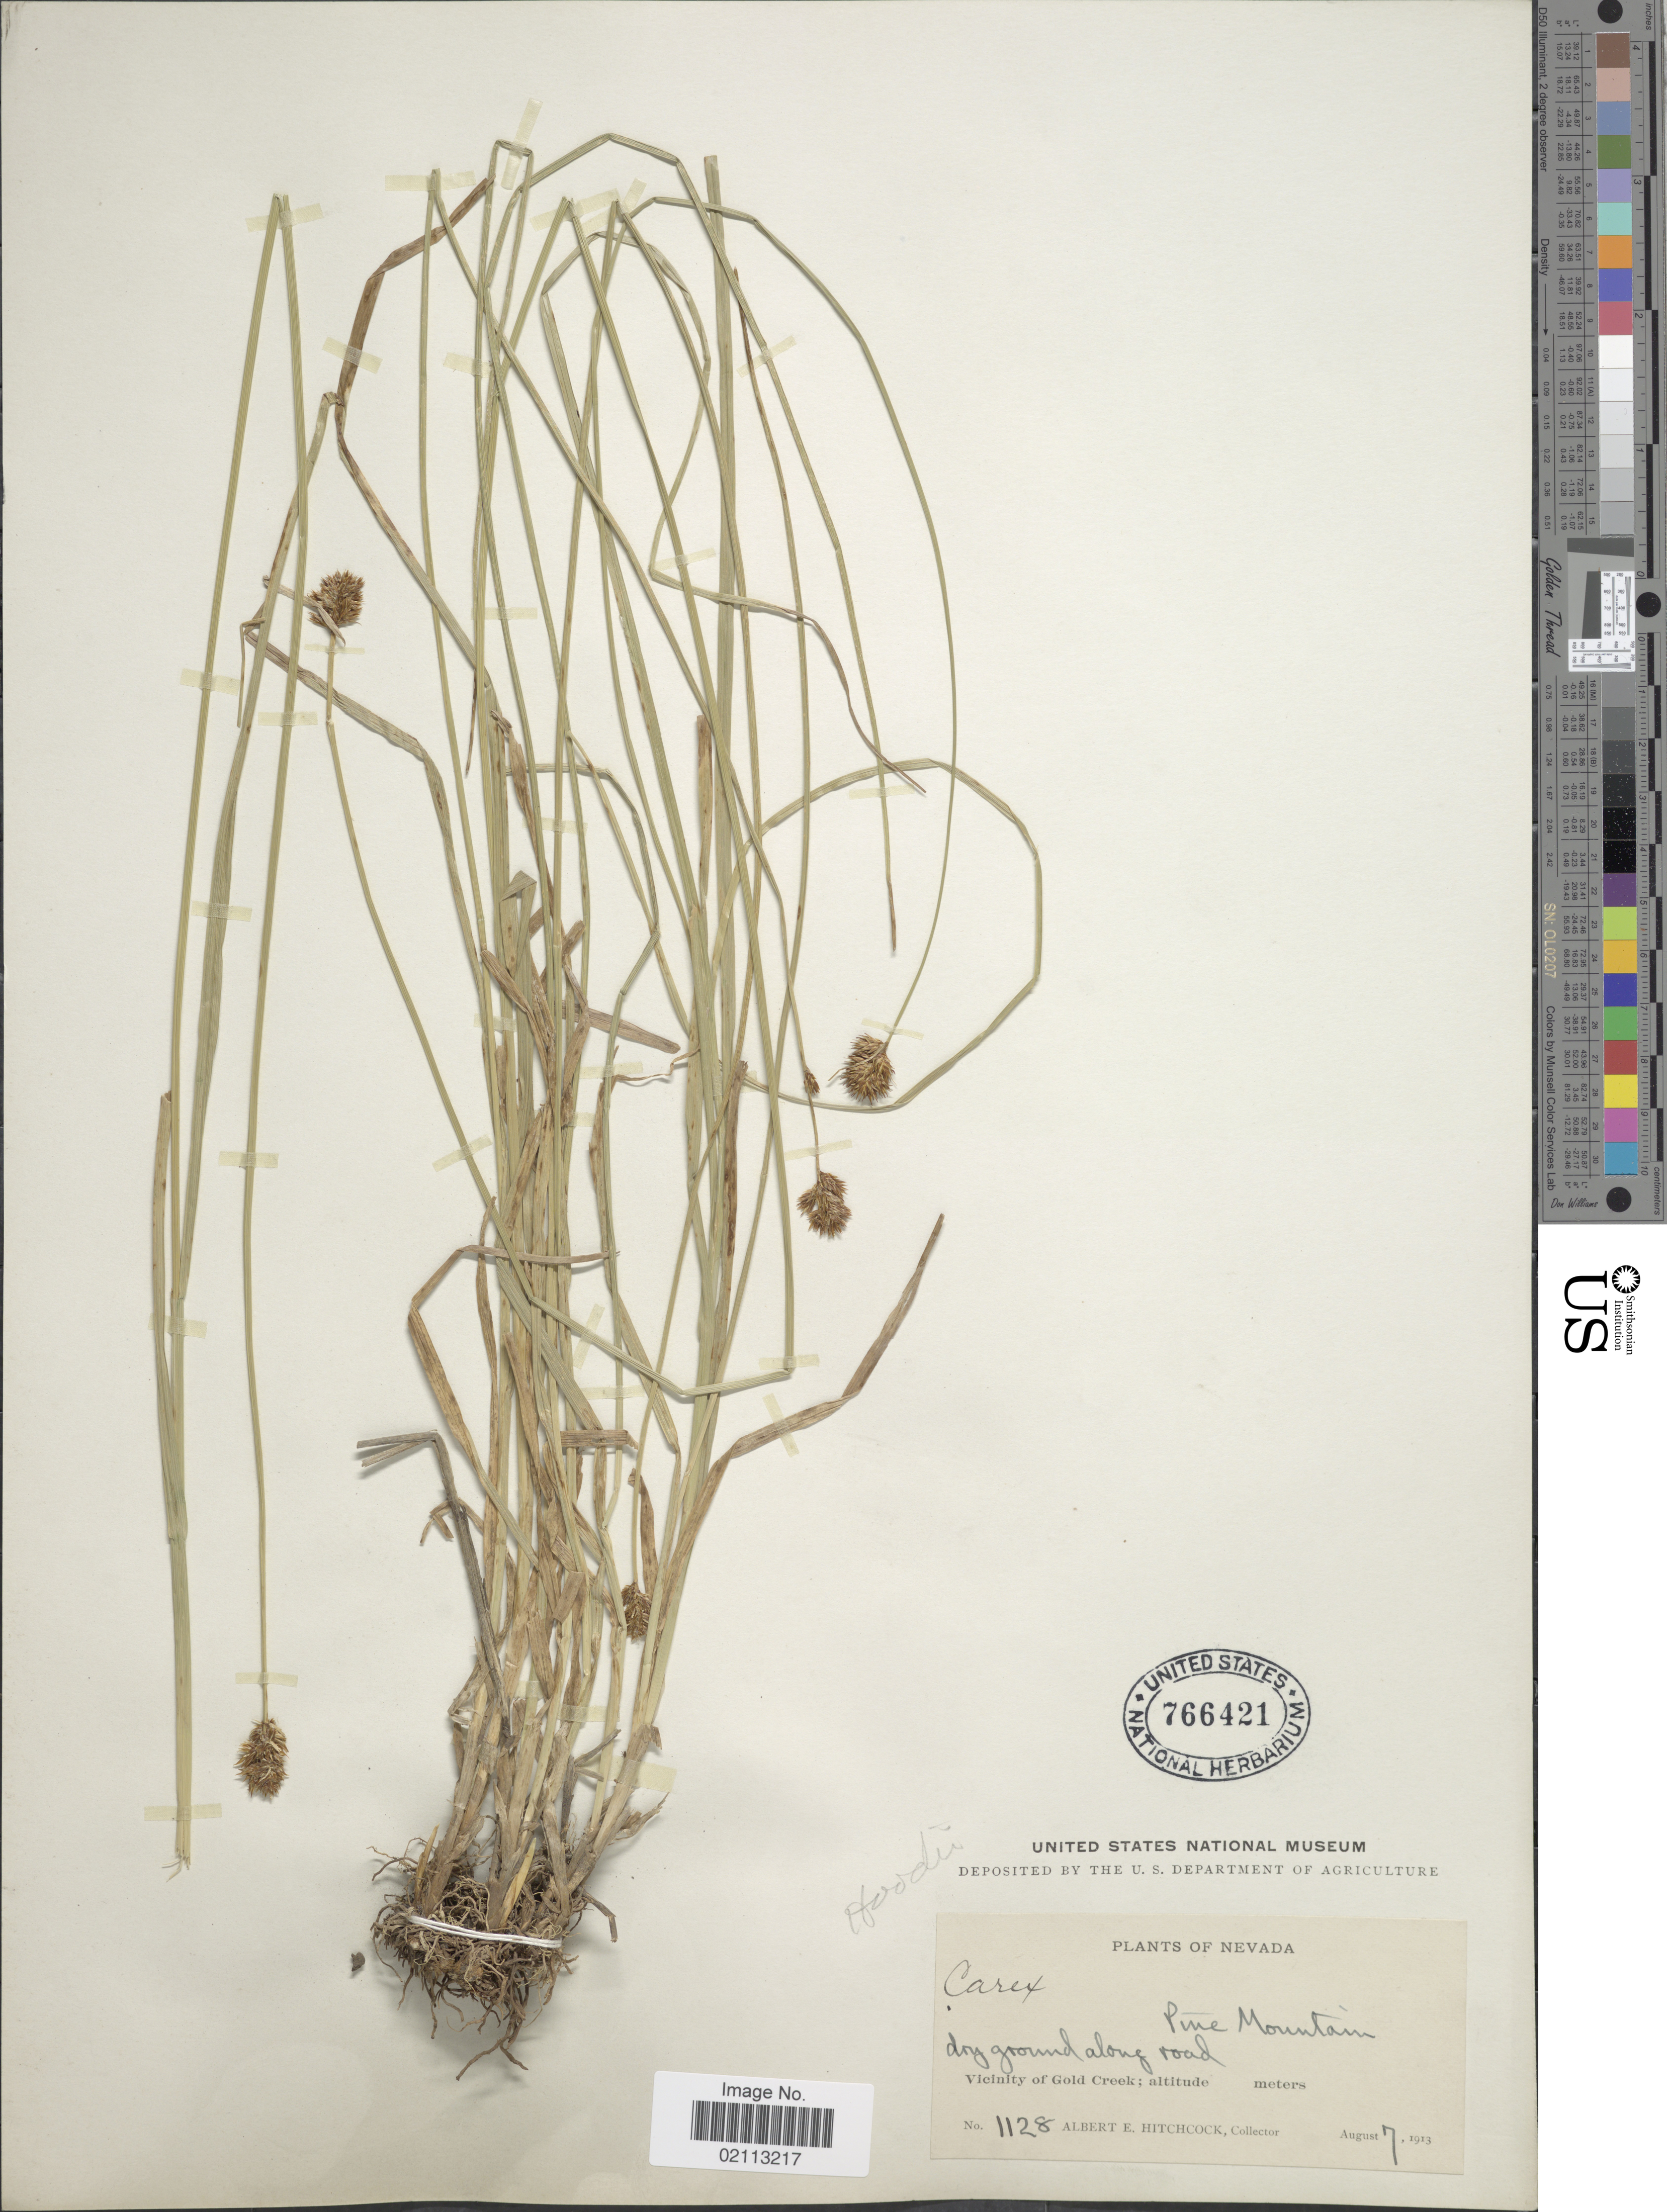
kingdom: Plantae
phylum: Tracheophyta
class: Liliopsida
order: Poales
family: Cyperaceae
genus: Carex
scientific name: Carex hoodii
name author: Boott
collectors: A. Hitchcock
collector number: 1128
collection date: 1913-08-07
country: United States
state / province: Nevada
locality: Vicinity of Gold Creek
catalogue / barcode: US 766421